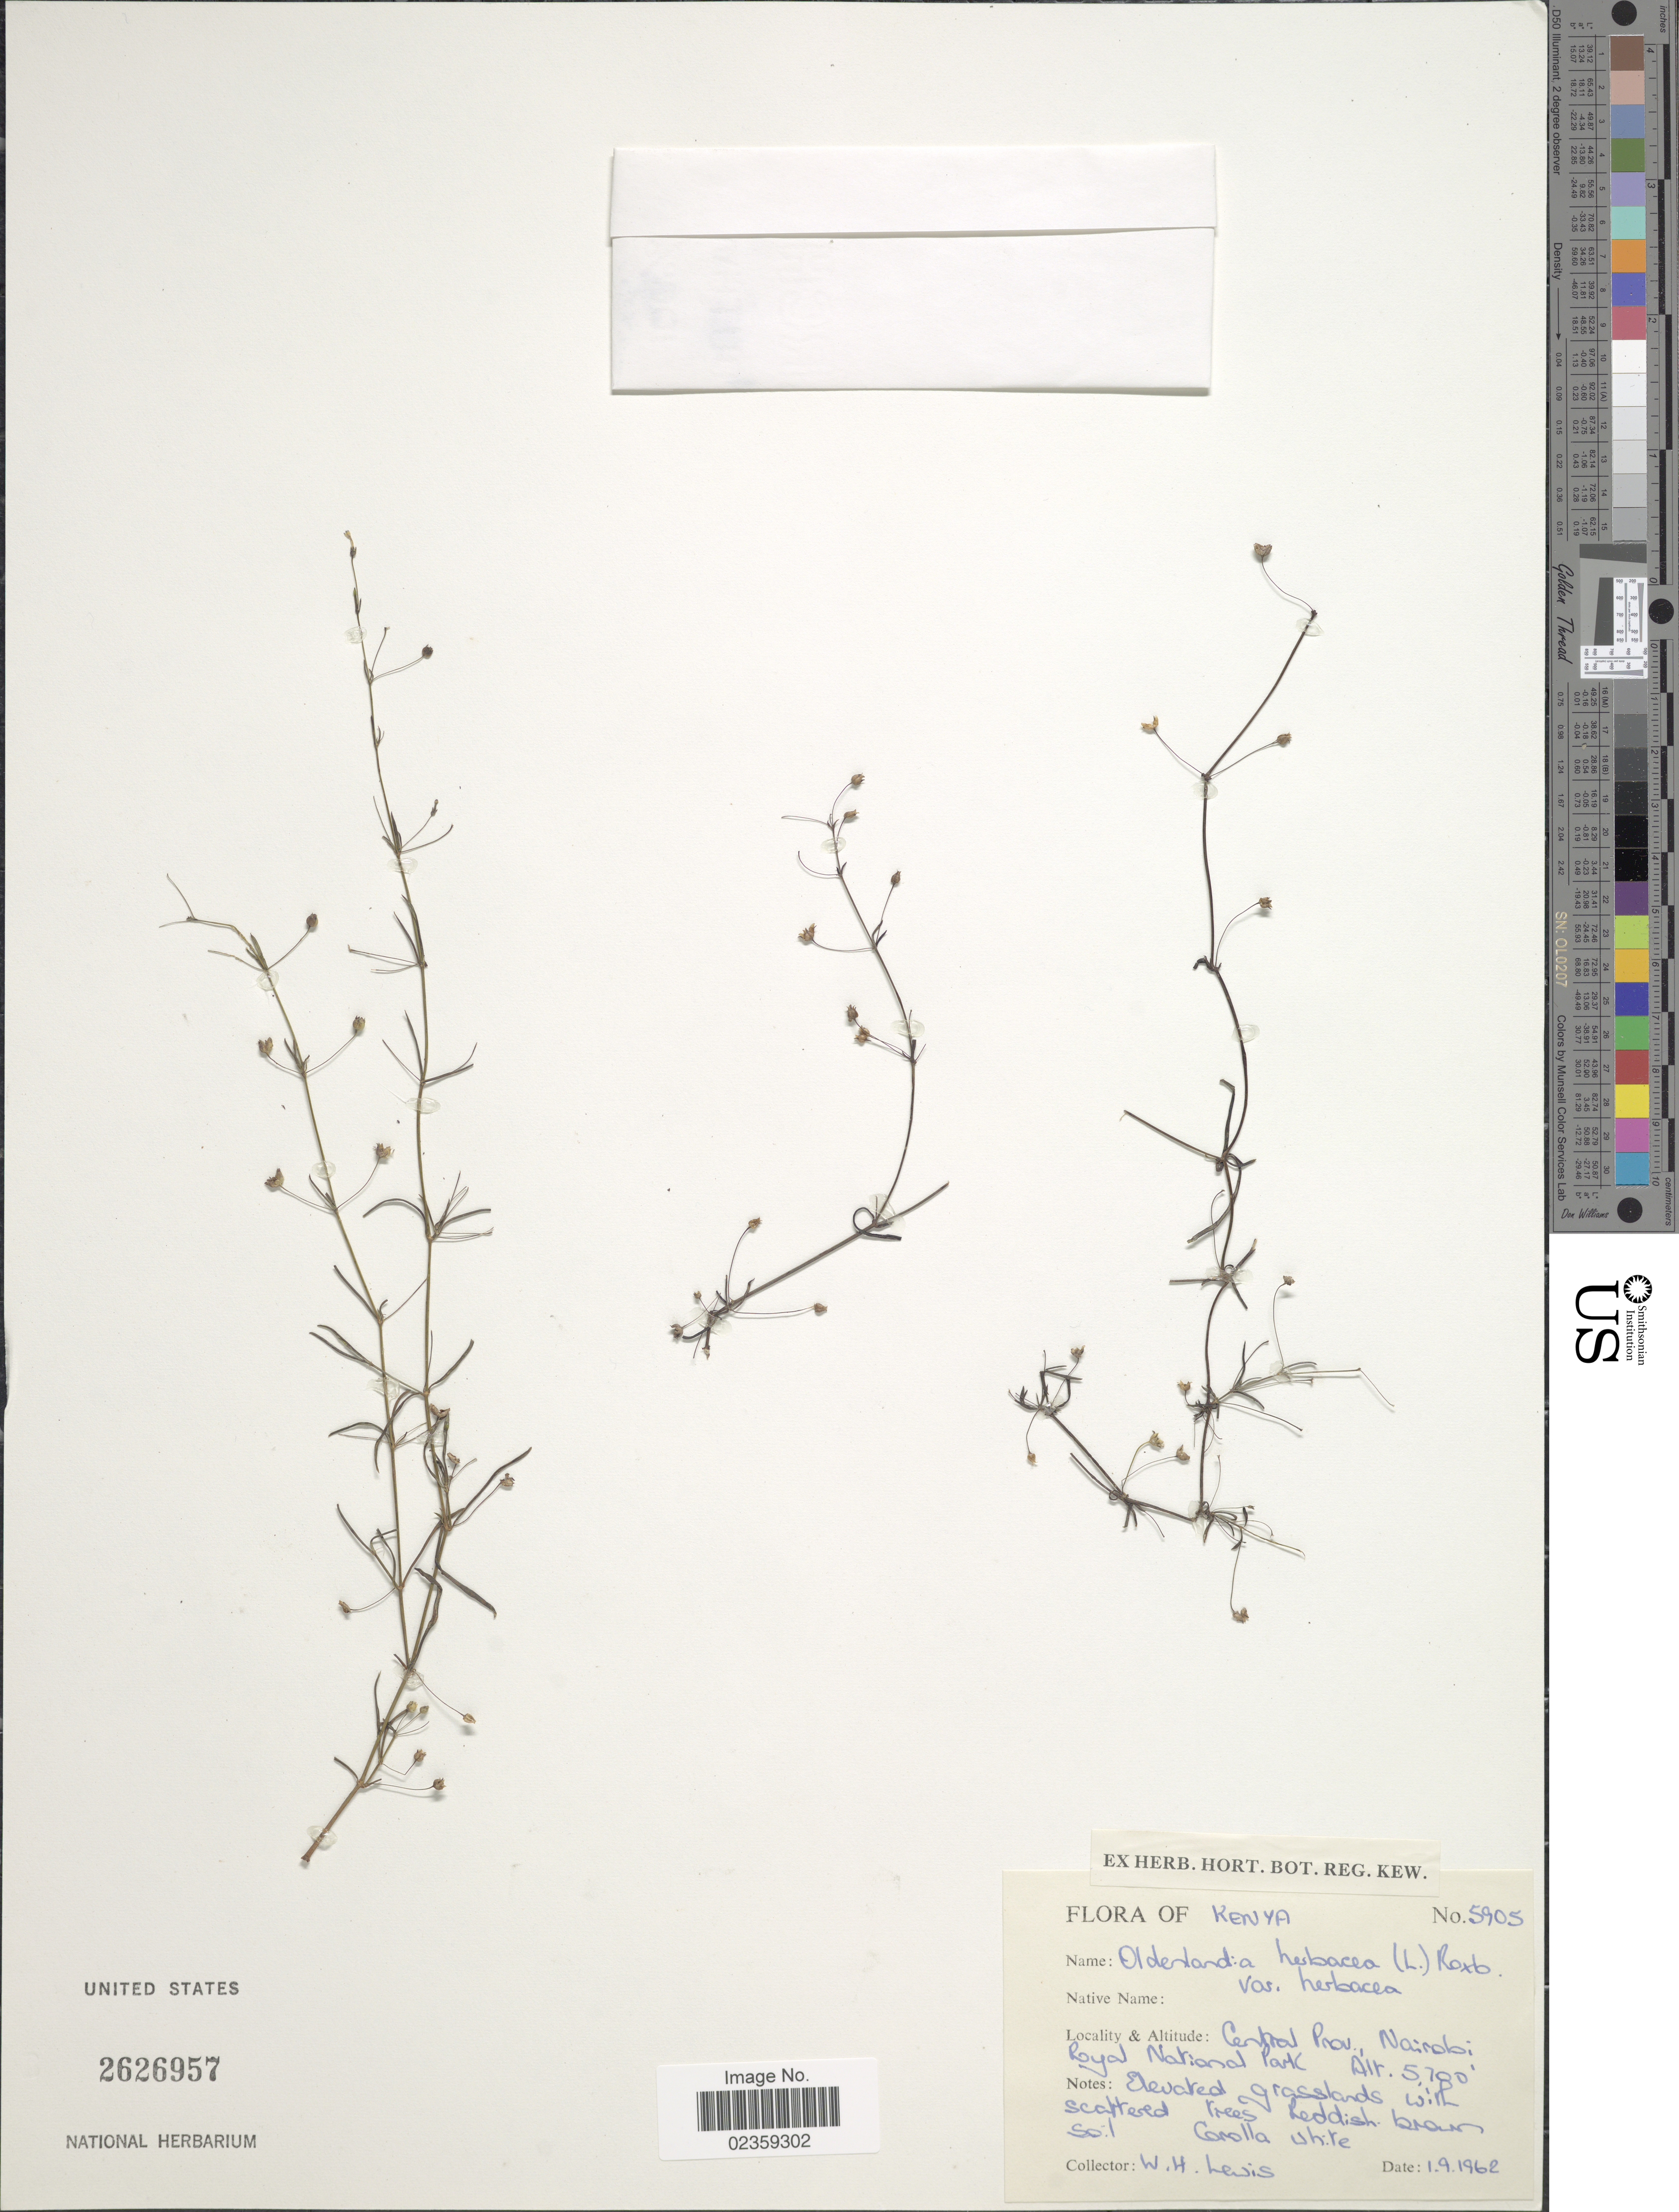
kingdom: Plantae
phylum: Tracheophyta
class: Magnoliopsida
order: Gentianales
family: Rubiaceae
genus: Oldenlandia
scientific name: Oldenlandia herbacea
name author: (L.) Roxb.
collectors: W. H. Lewis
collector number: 5905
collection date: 1962-09-01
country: Kenya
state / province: Nairobi Area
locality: Central Prov., Nairobi Royal National Park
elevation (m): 1737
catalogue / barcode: US 2626957